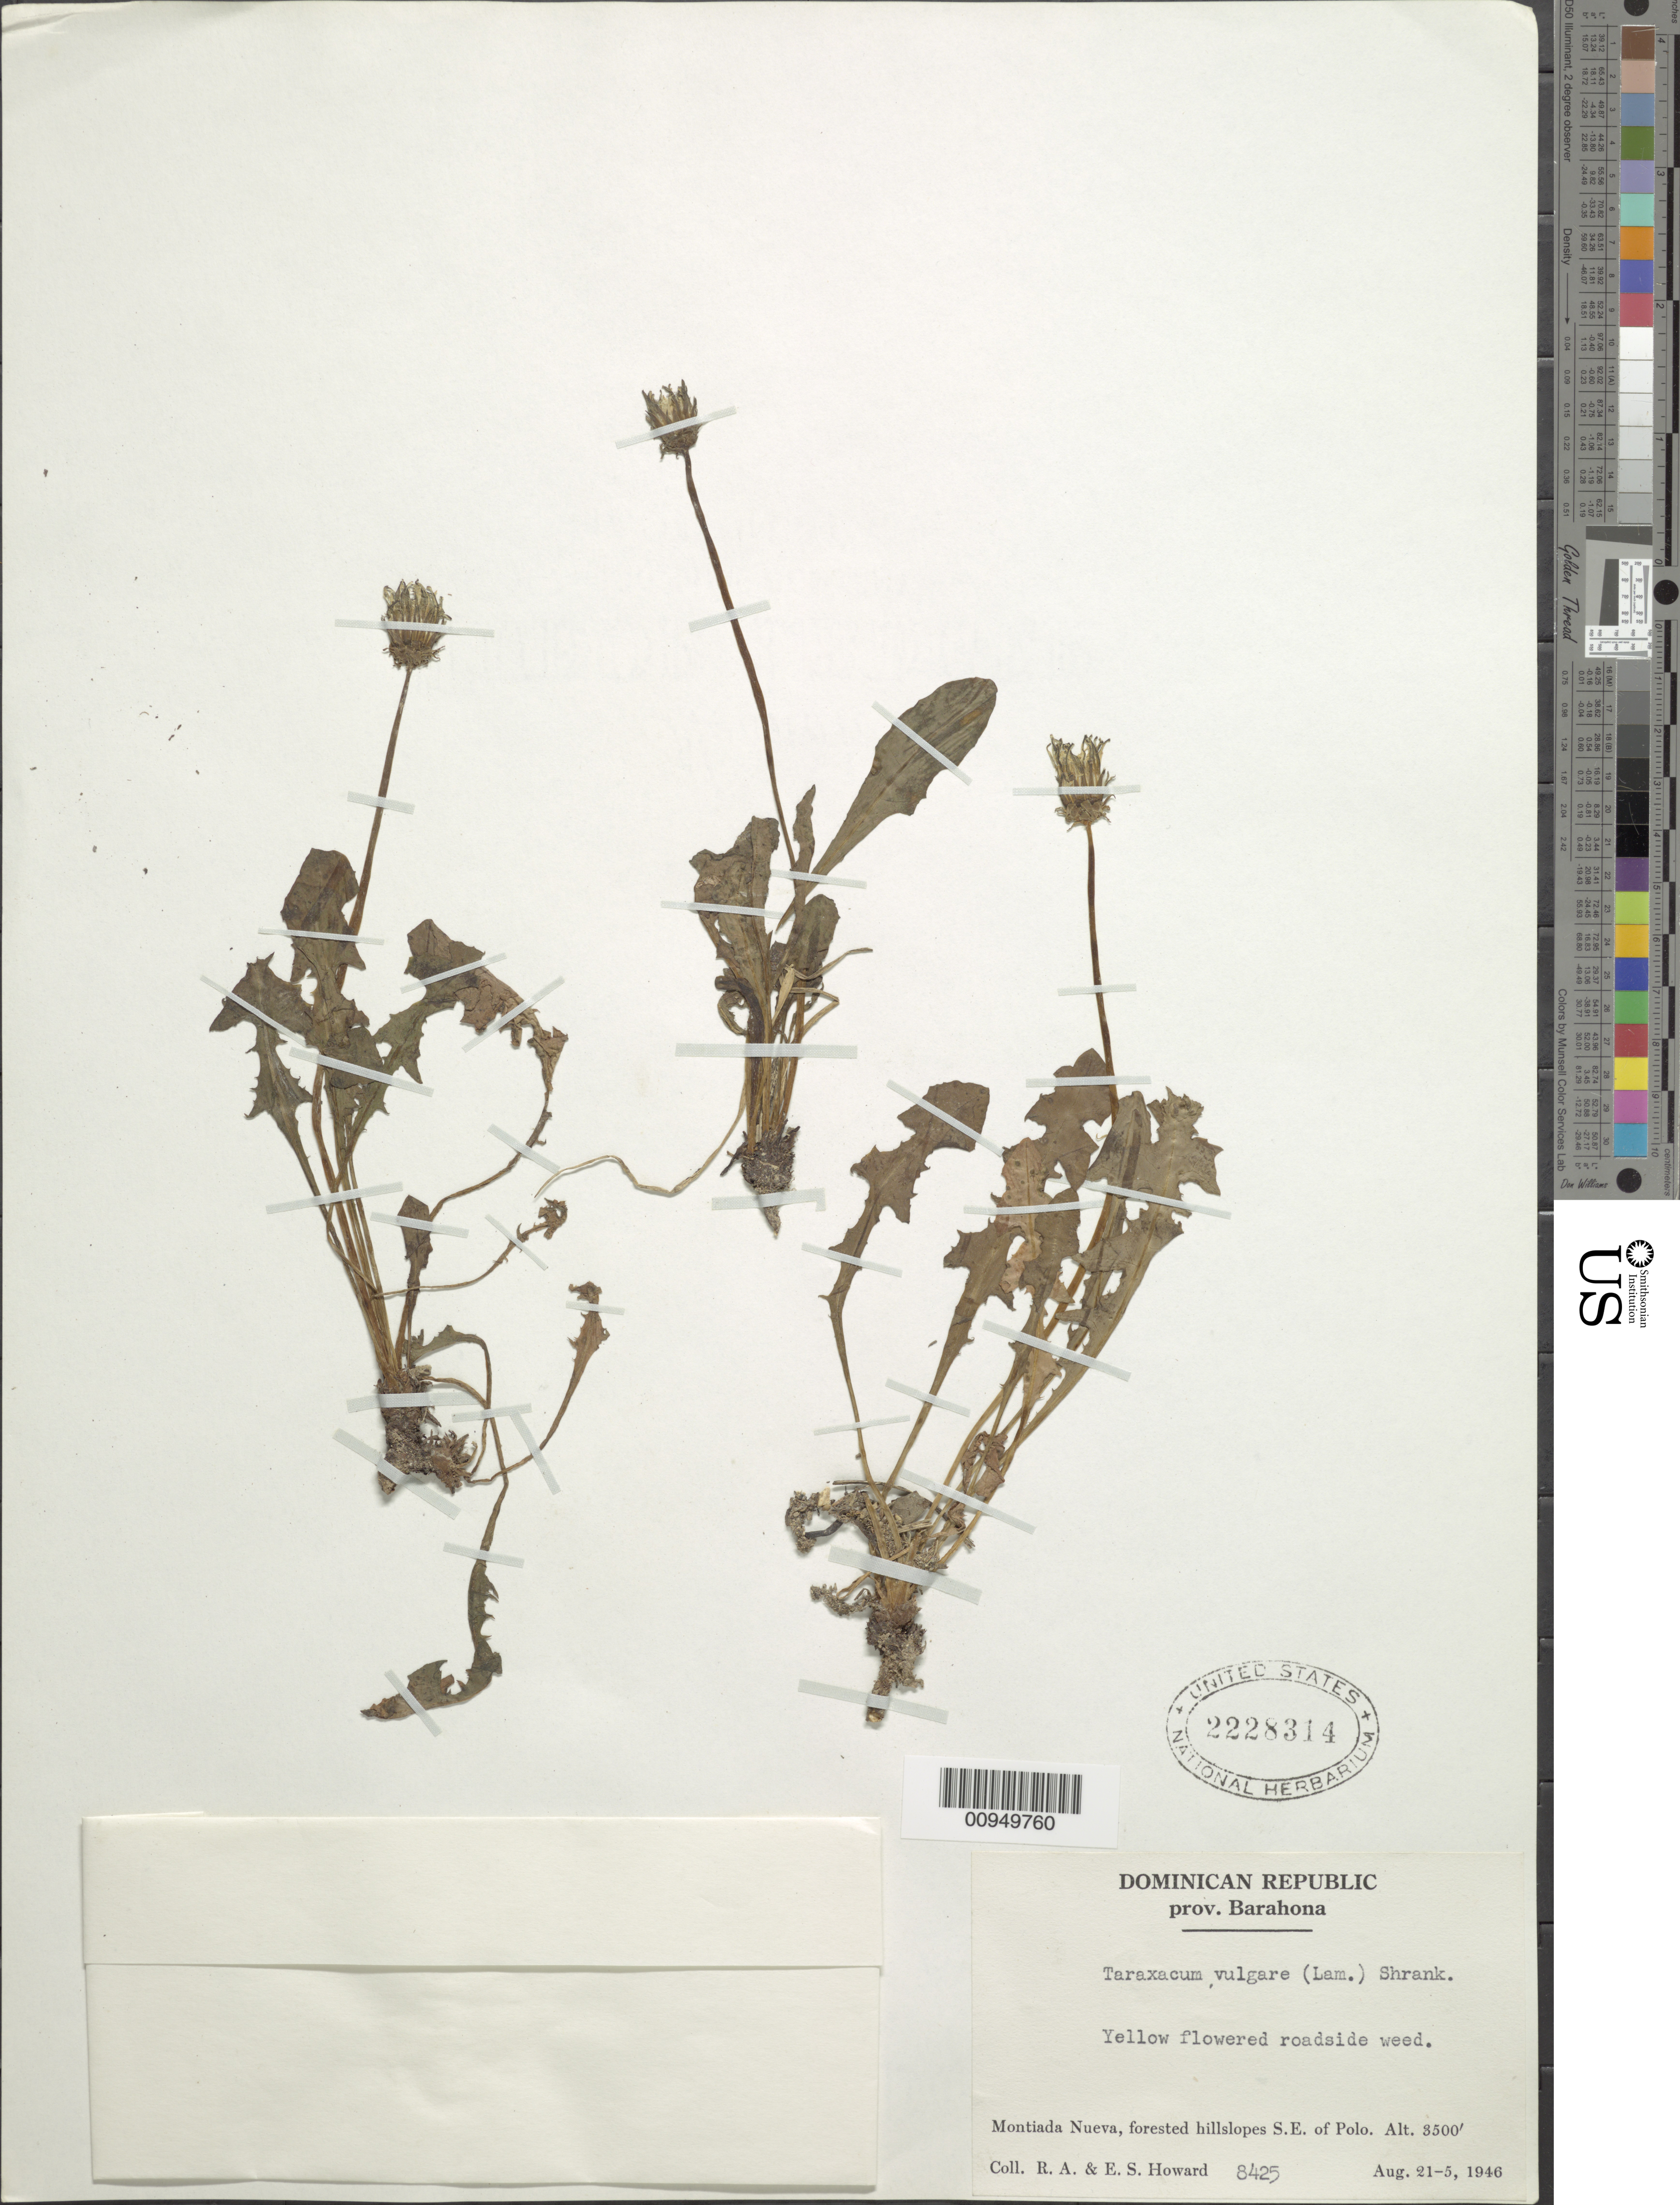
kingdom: Plantae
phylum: Tracheophyta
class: Magnoliopsida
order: Asterales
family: Asteraceae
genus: Taraxacum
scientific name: Taraxacum officinale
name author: G.H. Weber ex F.H. Wigg.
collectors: R. A. Howard & E. S. Howard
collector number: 8425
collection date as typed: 21 Aug 1946 to 25 Aug 1946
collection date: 1946-08-21/1946-08-25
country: Dominican Republic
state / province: Barahona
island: Hispaniola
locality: Montiada Nueva, forested hillslopes SE of Polo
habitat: Forested hillslopes on roadside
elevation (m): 1067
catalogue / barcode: US 2228314